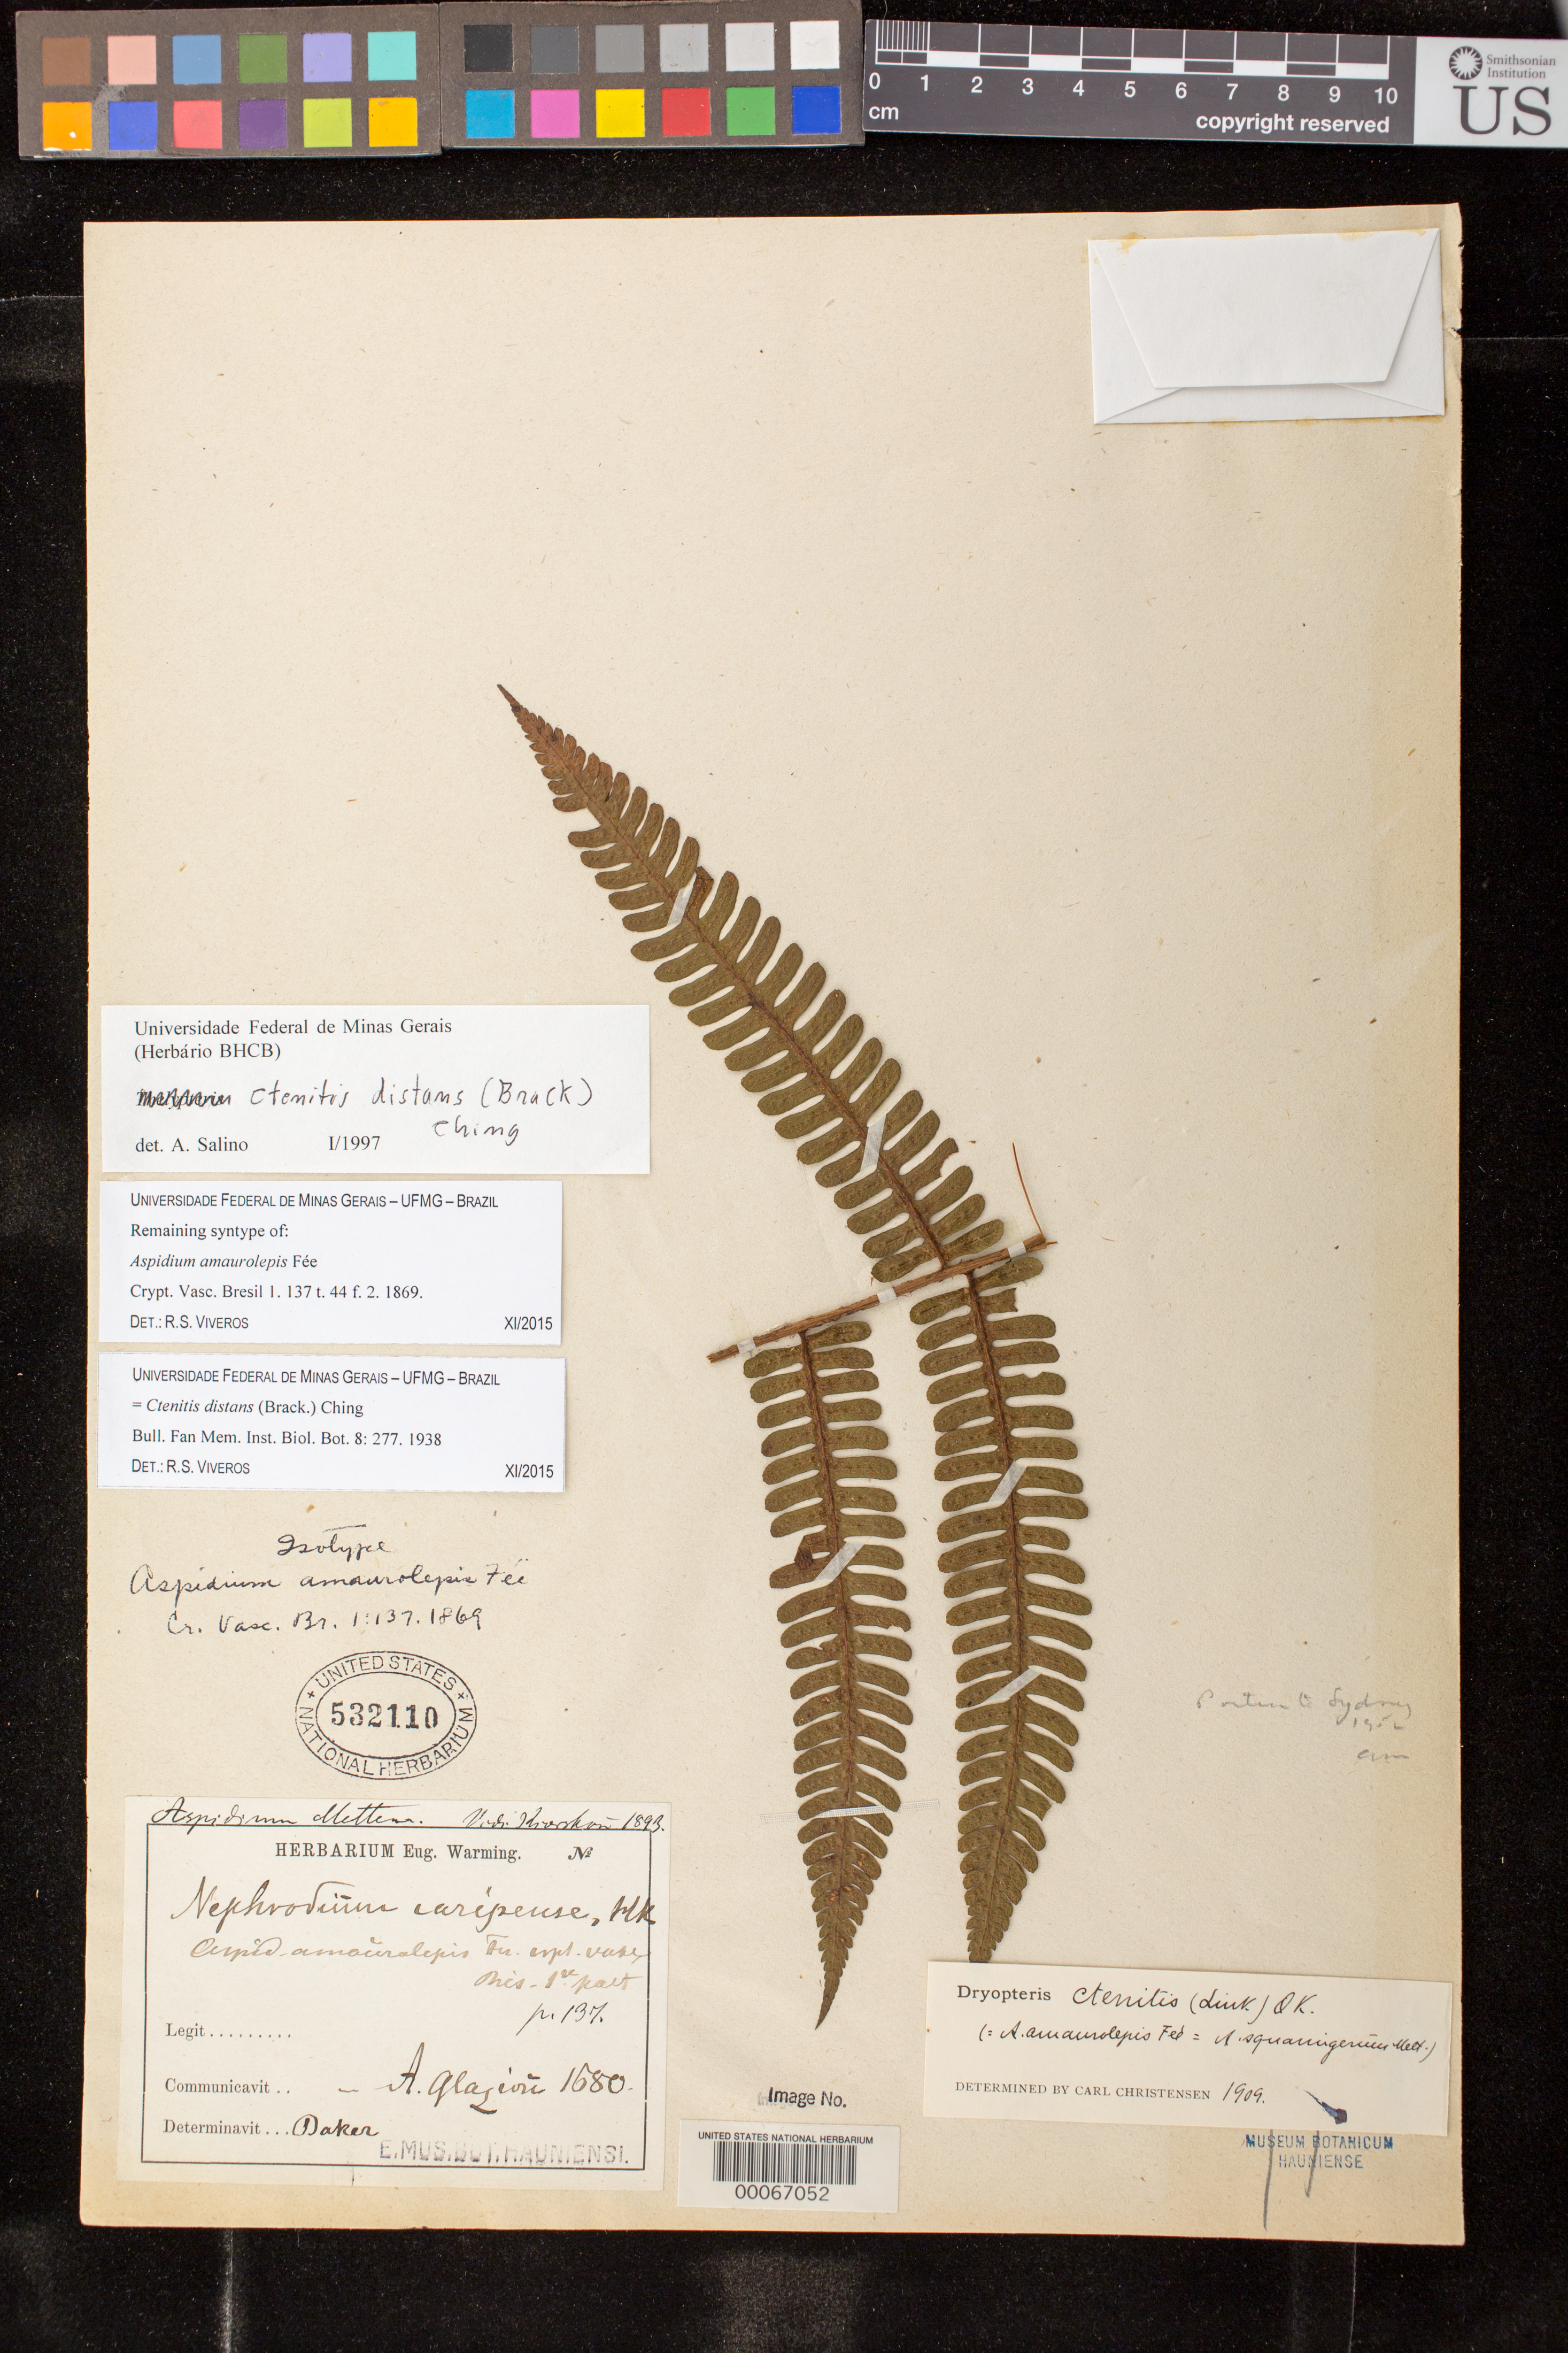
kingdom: Plantae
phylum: Tracheophyta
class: Polypodiopsida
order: Polypodiales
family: Tectariaceae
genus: Aspidium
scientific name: Aspidium amaurolepis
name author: Fée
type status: Isosyntype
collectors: A. F. M. Glaziou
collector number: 1680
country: Brazil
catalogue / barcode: US 532110